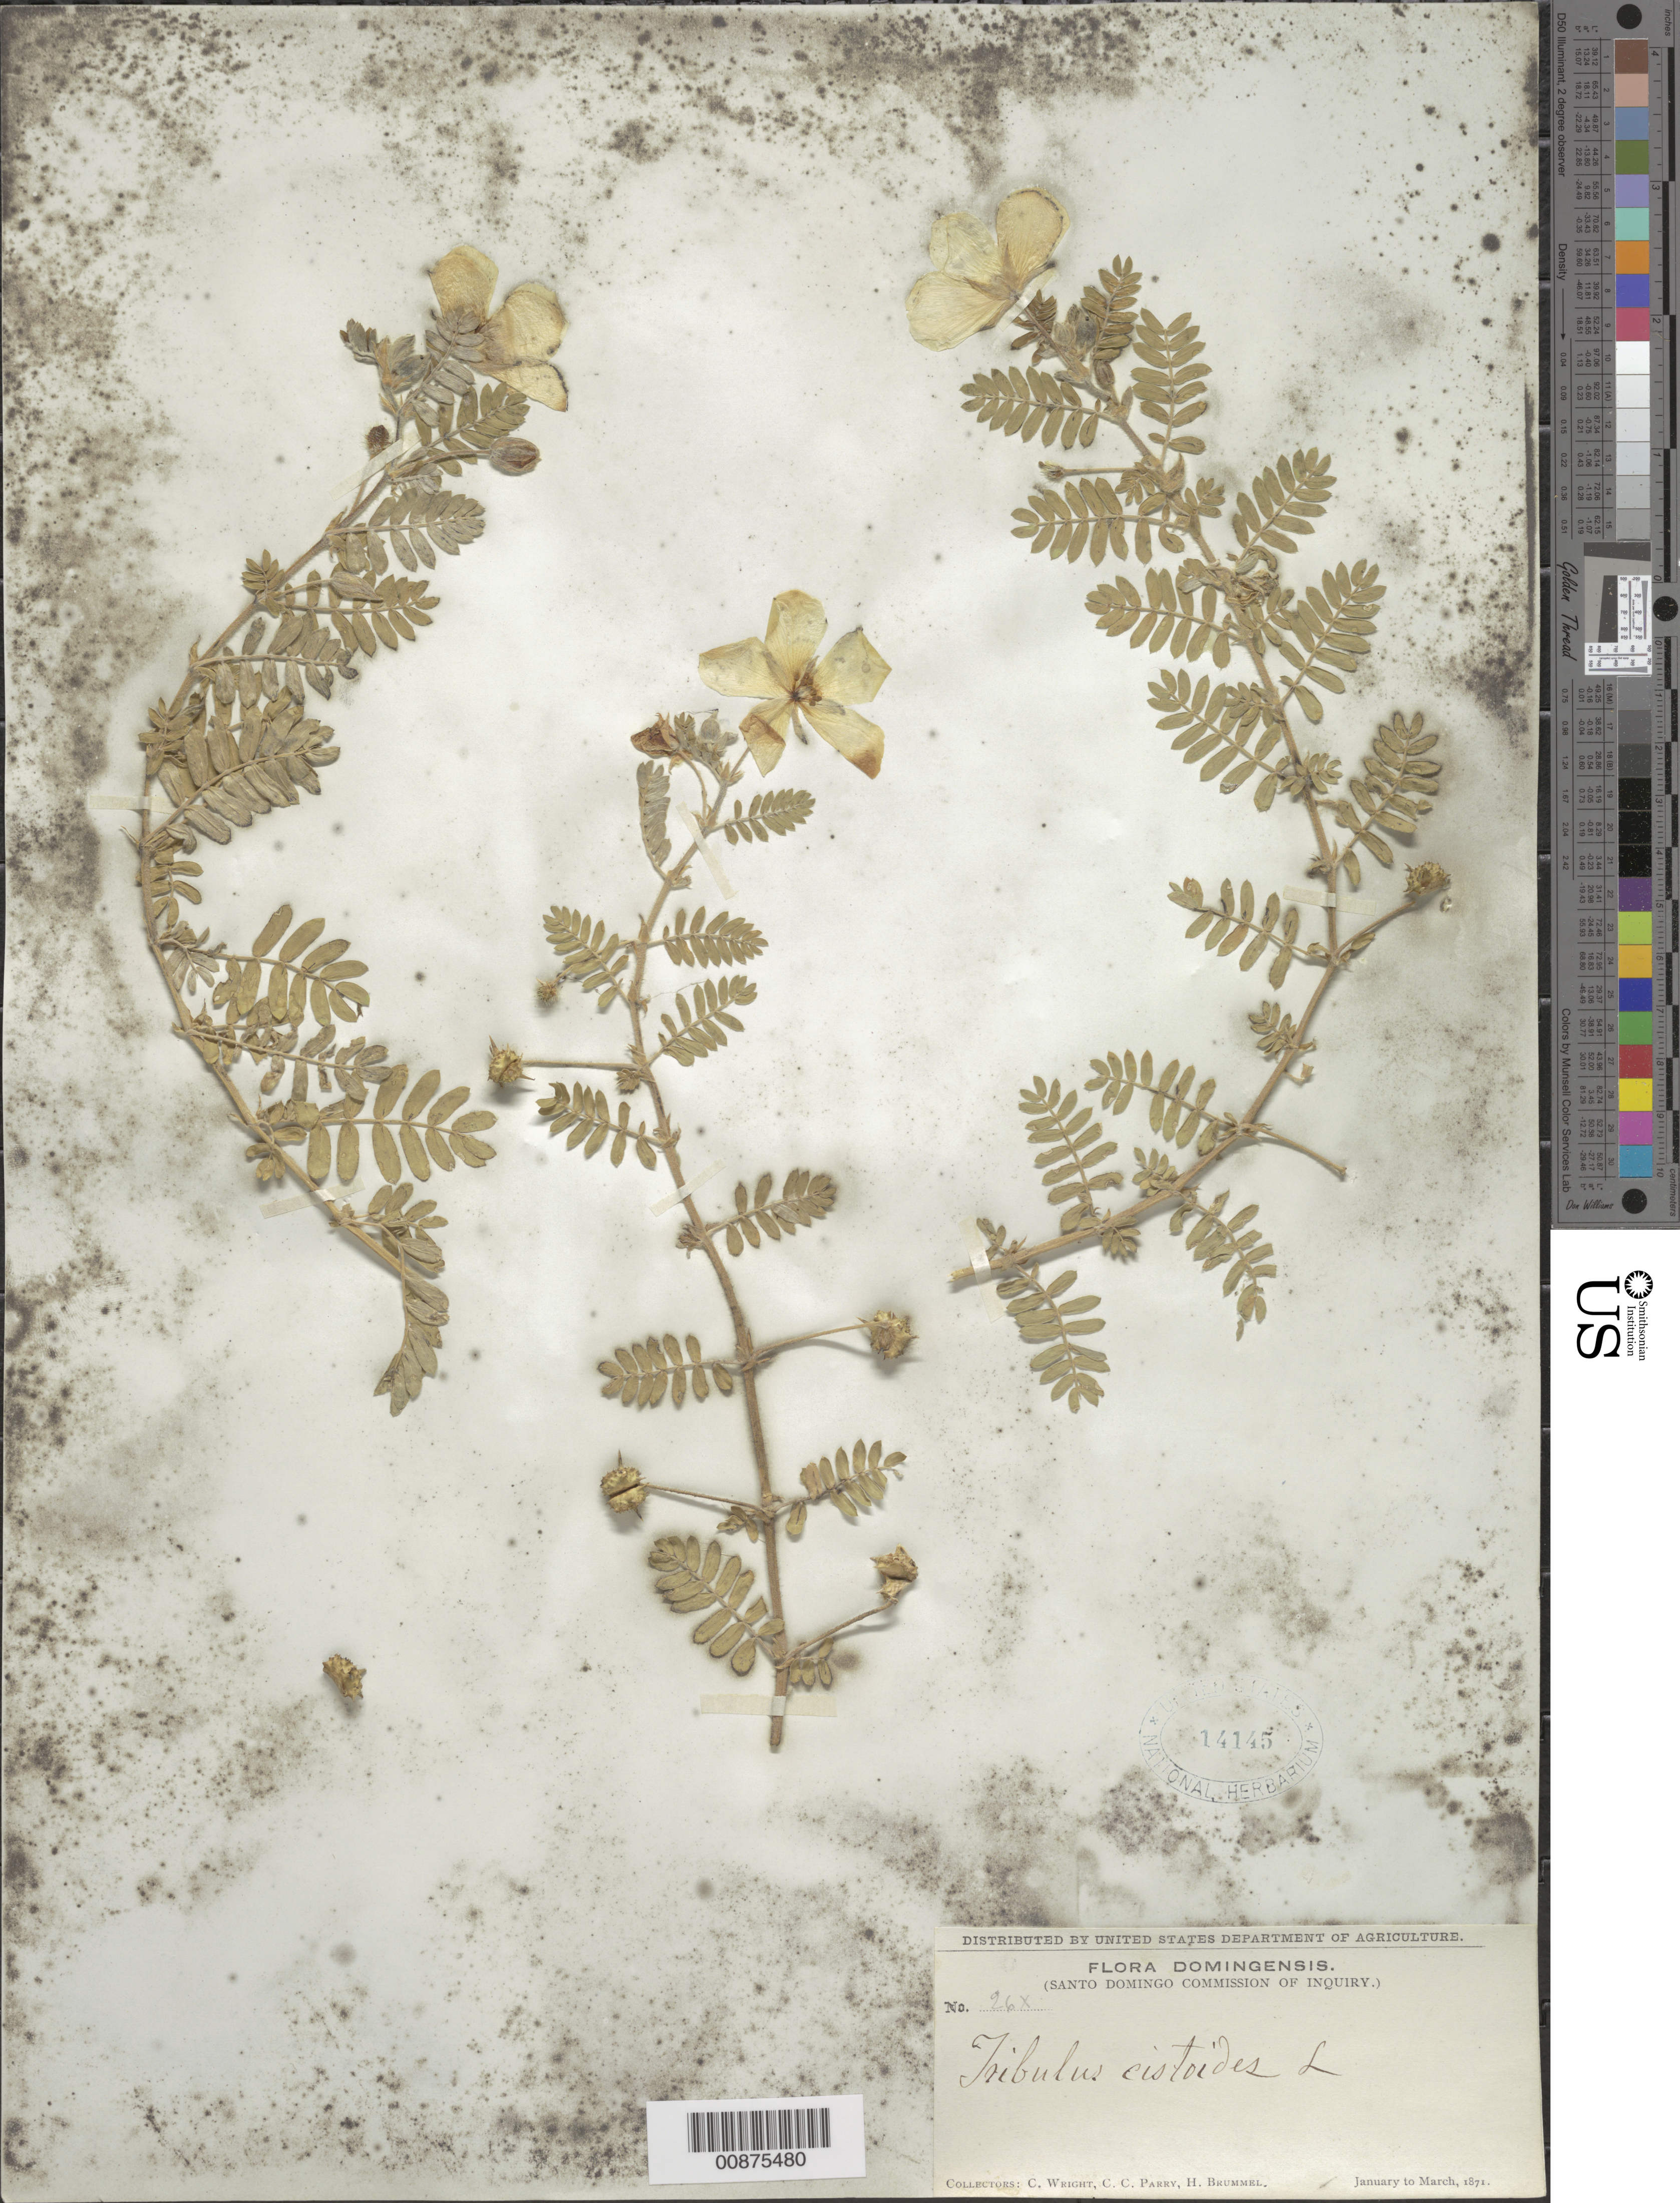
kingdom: Plantae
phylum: Tracheophyta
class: Magnoliopsida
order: Zygophyllales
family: Zygophyllaceae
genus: Tribulus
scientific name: Tribulus cistoides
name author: L.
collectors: C. Wright, C. C. Parry & H. Brummel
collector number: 26X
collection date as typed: Jan 1871 to -- Mar 1871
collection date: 1871-01/1871-03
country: Dominican Republic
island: Hispaniola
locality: Dominican Republic.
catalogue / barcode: US 14145